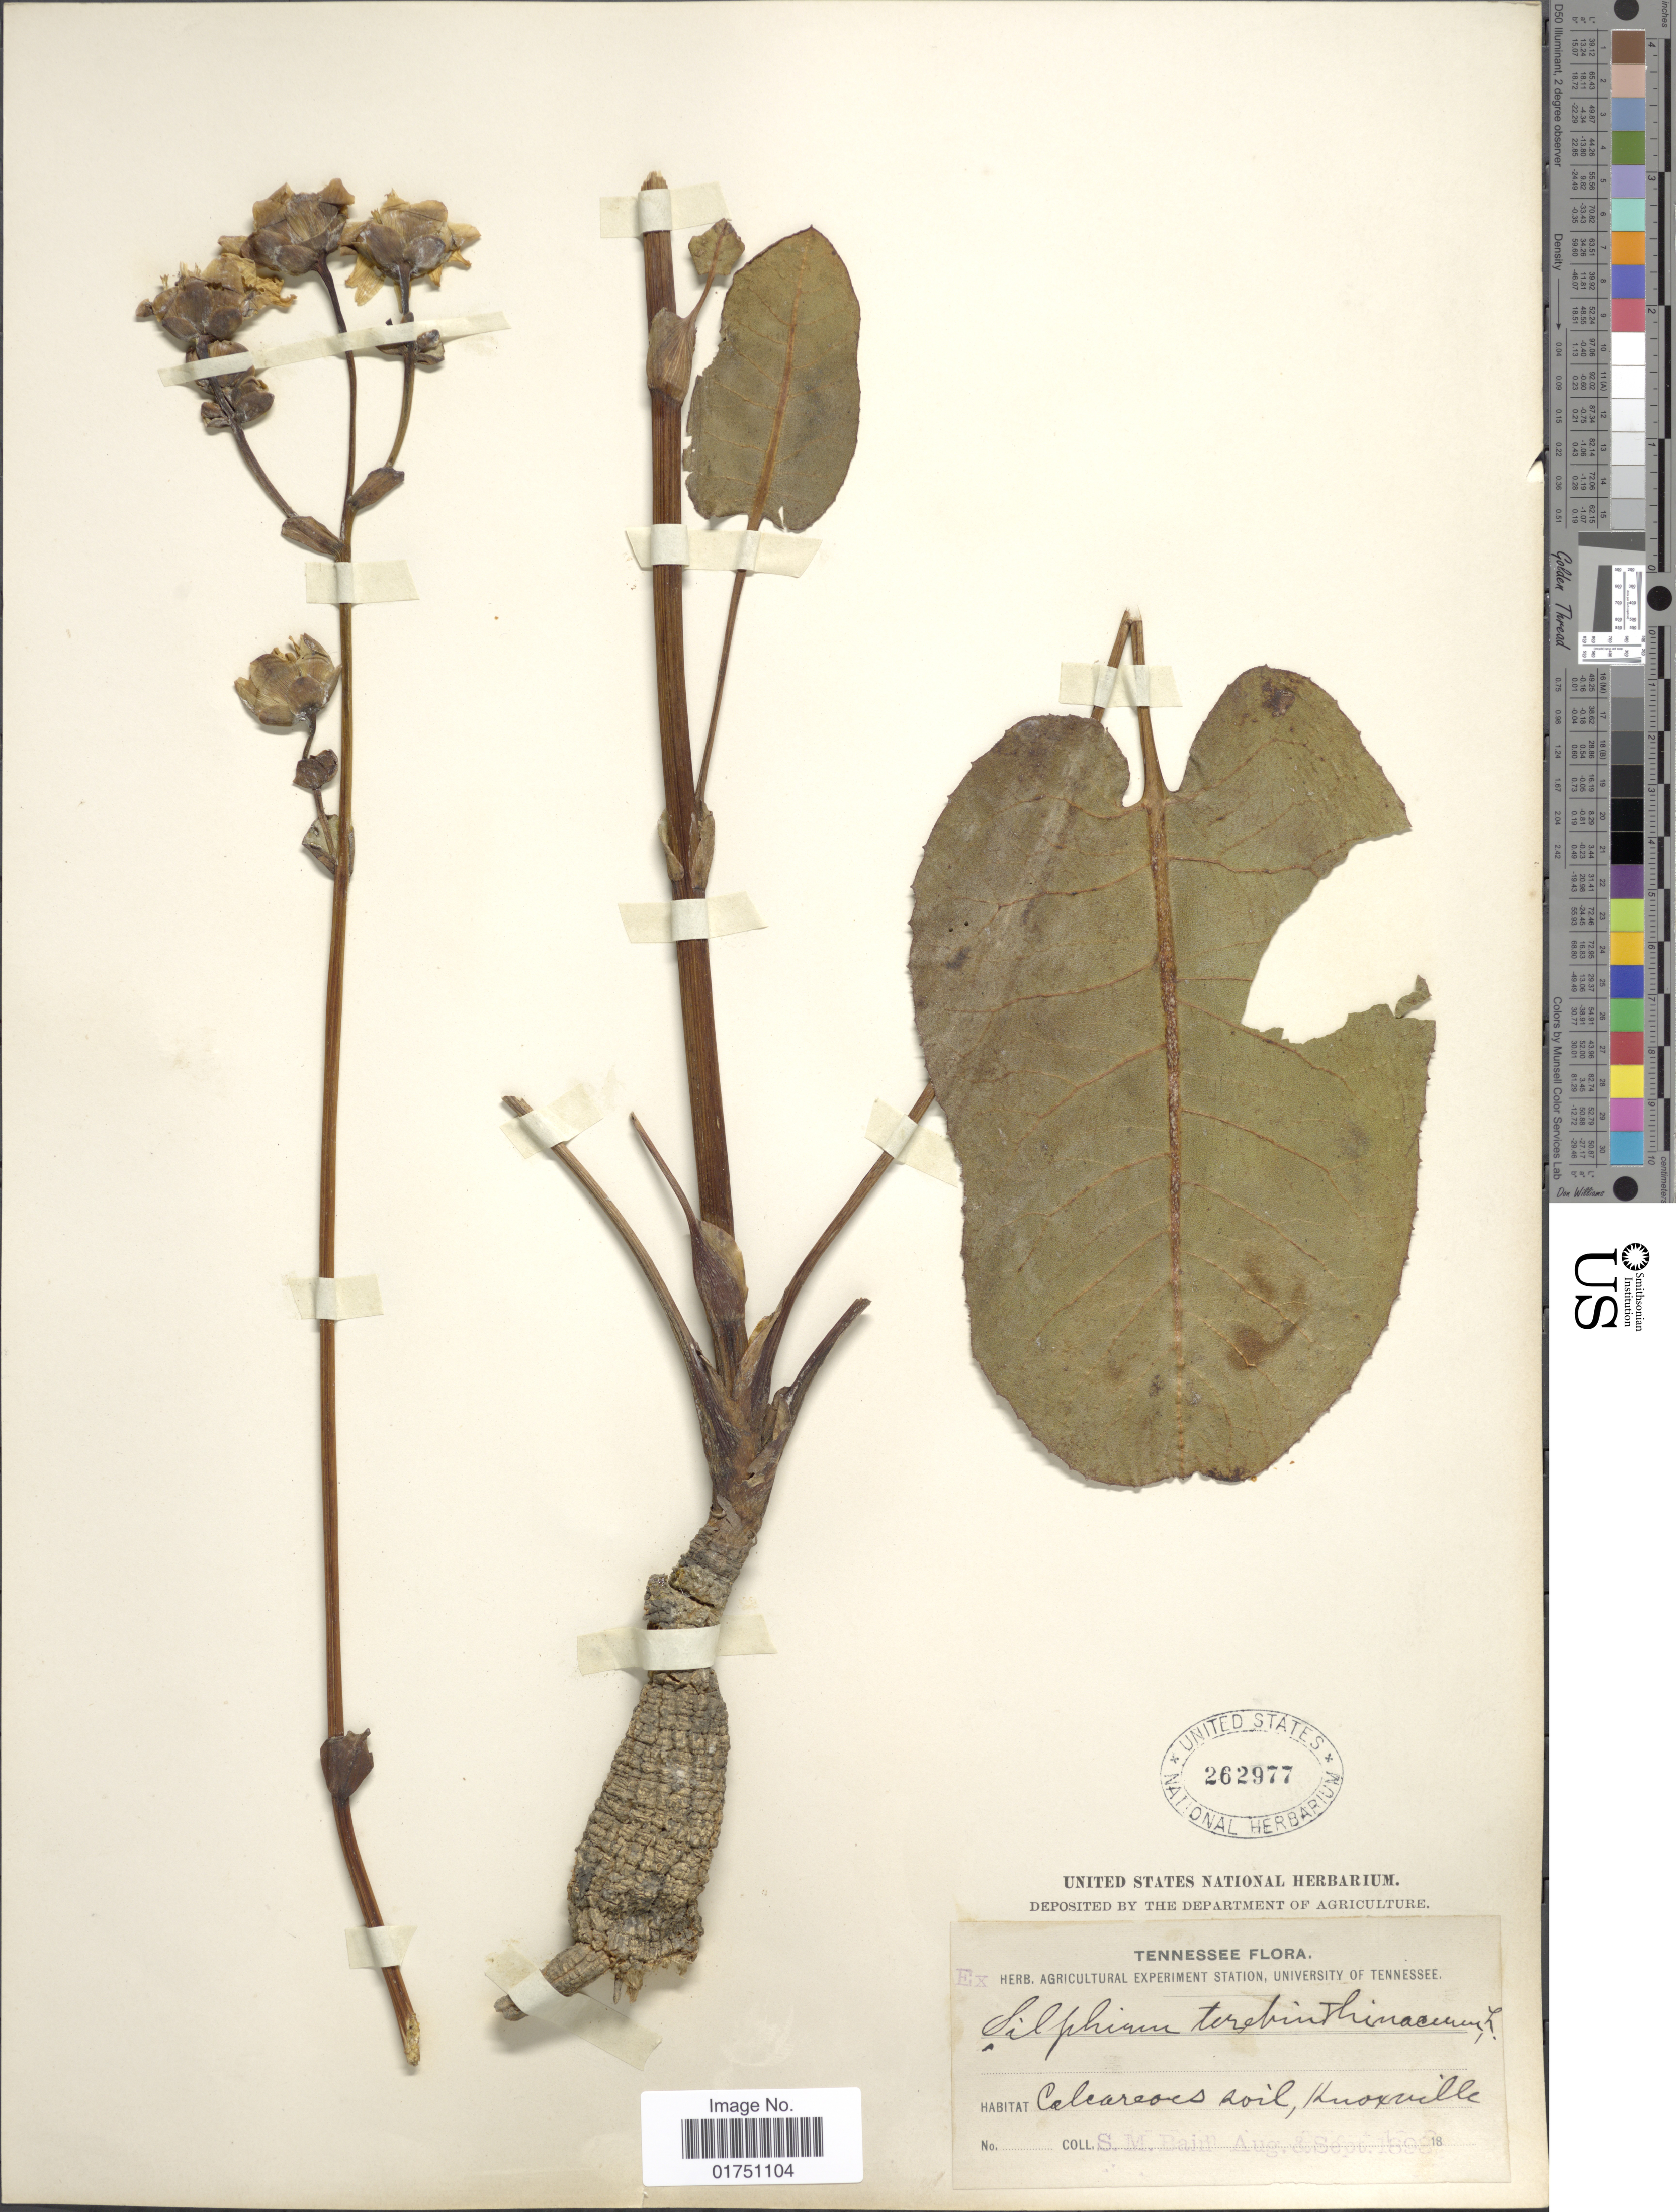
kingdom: Plantae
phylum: Tracheophyta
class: Magnoliopsida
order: Asterales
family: Asteraceae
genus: Silphium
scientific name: Silphium terebinthinaceum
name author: Jacq.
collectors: S. M. Bain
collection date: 1898-08/1898-09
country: United States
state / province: Tennessee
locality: Calcareous soil, Knoxville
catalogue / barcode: US 262977